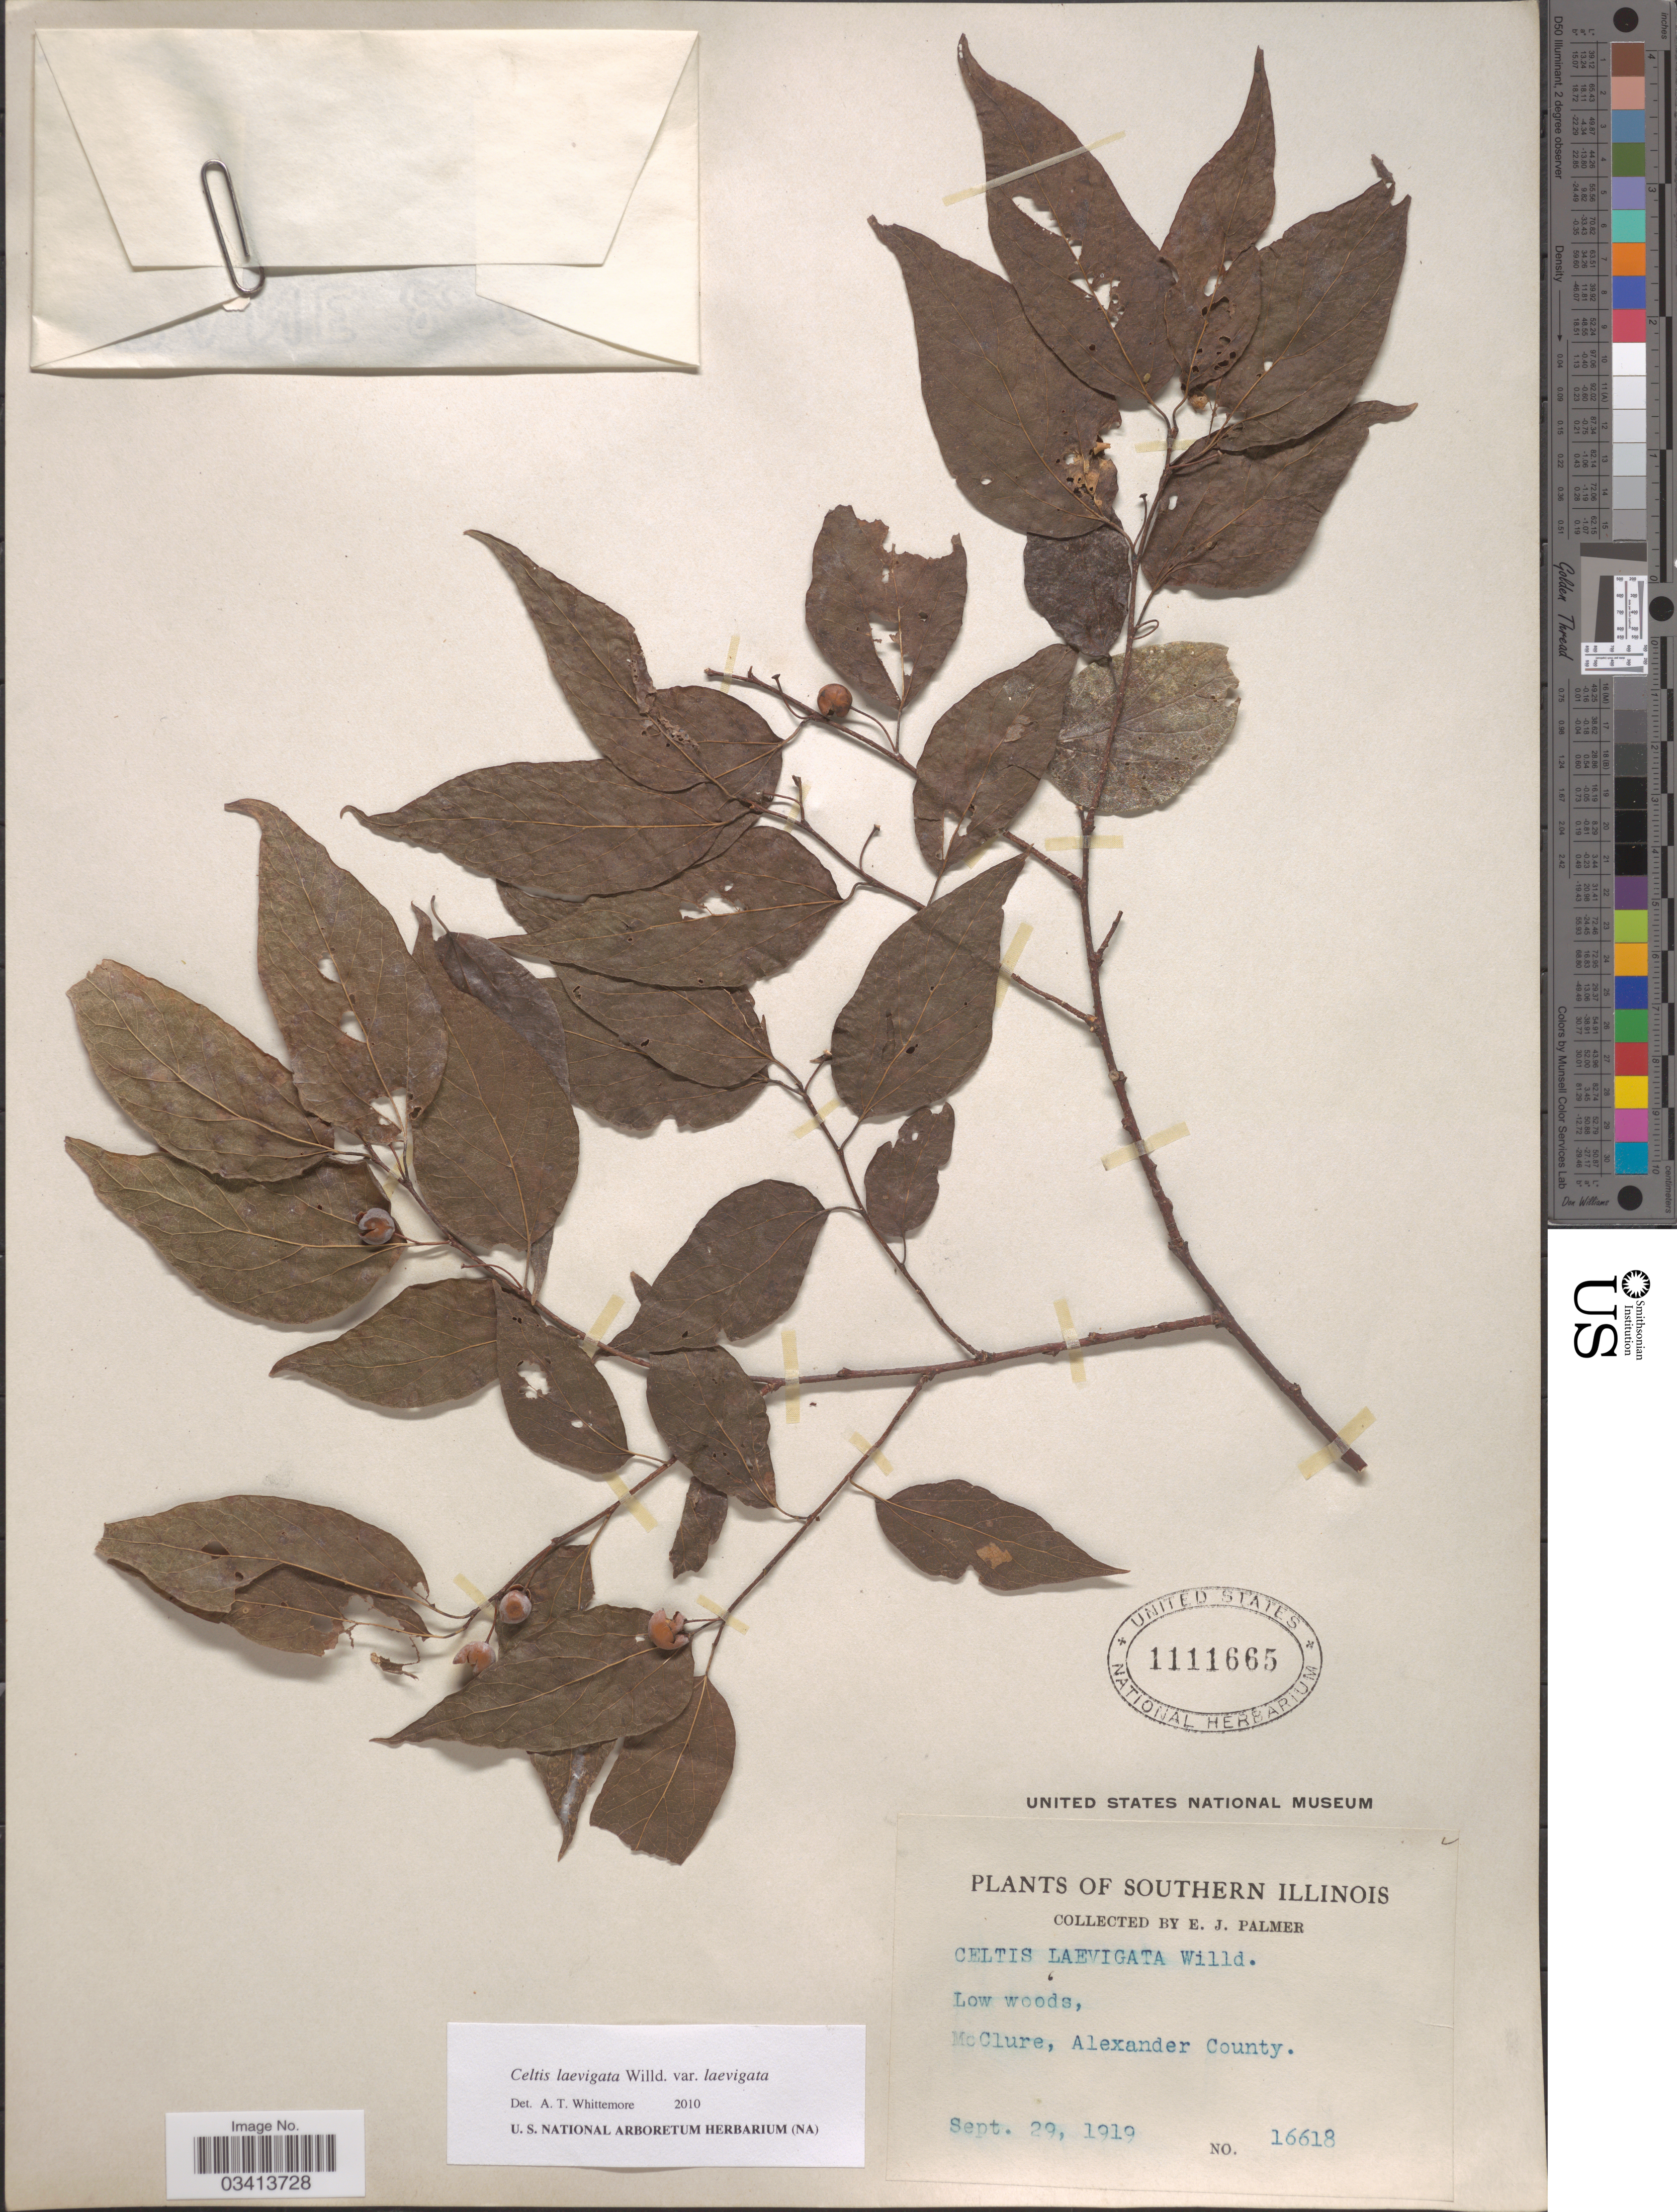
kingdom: Plantae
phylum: Tracheophyta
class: Magnoliopsida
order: Rosales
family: Cannabaceae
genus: Celtis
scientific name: Celtis laevigata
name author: Willd.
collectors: E. J. Palmer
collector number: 16618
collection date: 1919-09-29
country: United States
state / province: Illinois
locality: Southern Illinois. Low woods, McClure, Alexander County.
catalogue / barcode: US 1111665